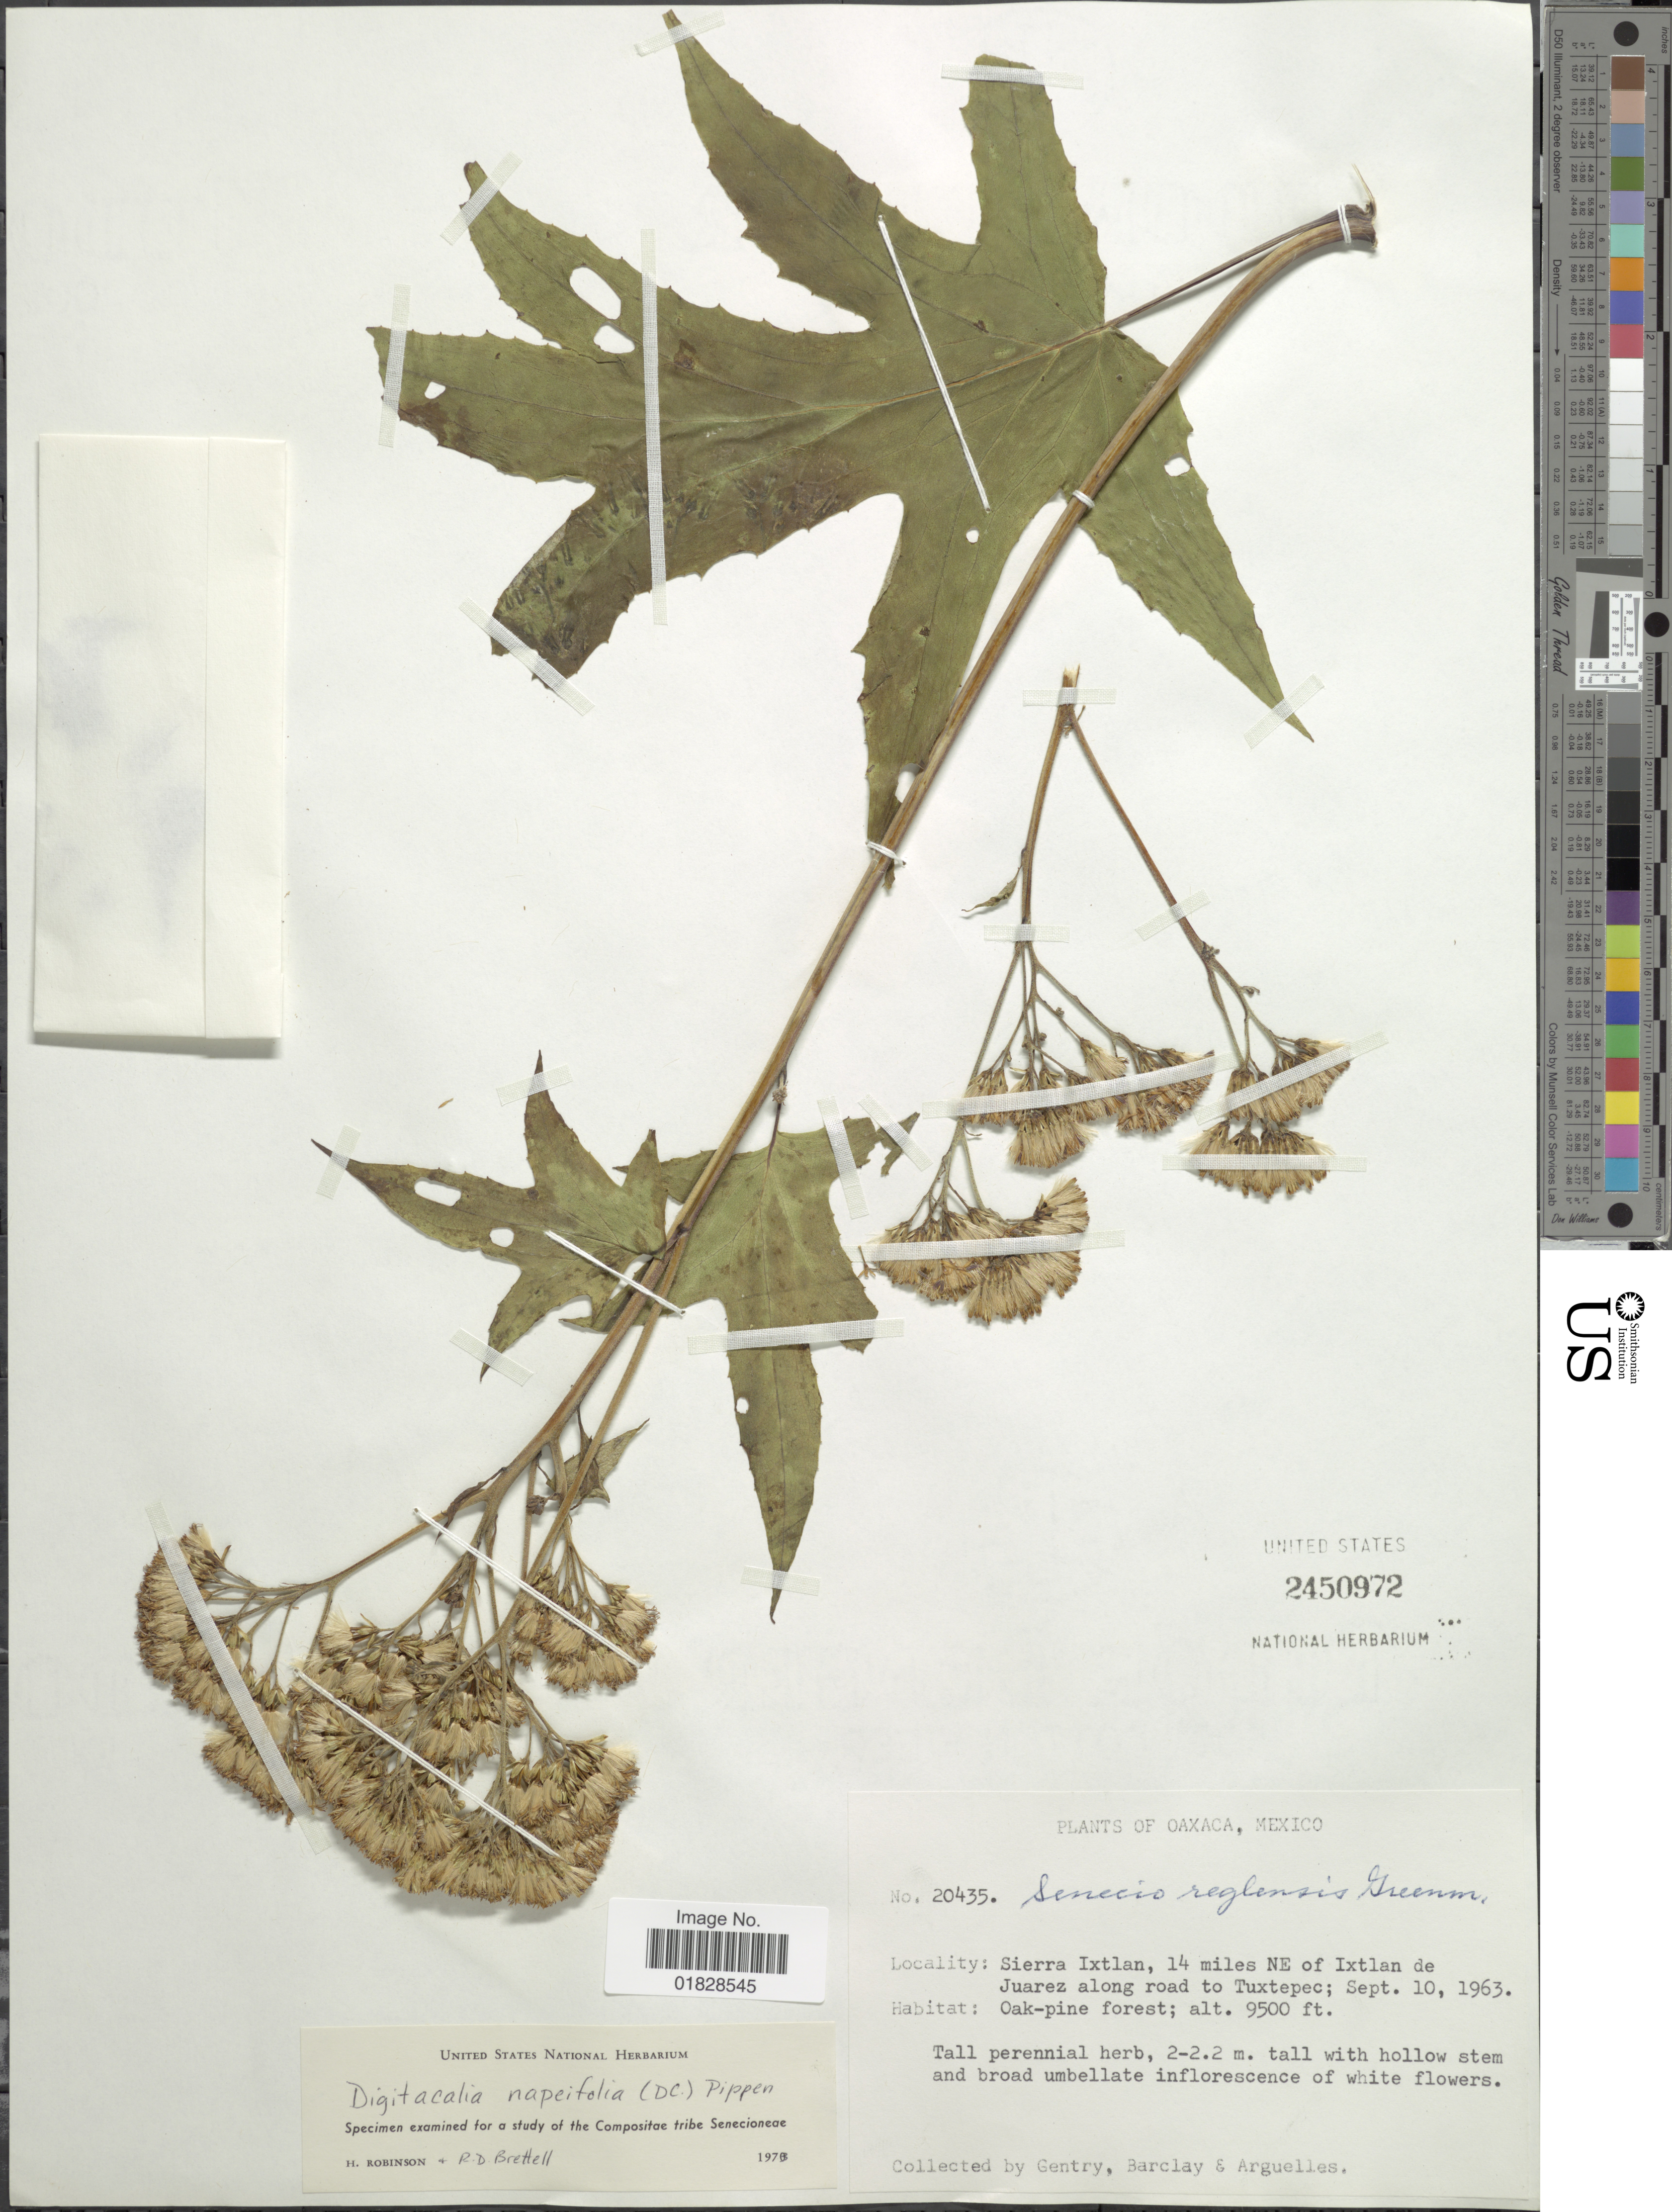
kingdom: Plantae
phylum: Tracheophyta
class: Magnoliopsida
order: Asterales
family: Asteraceae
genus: Digitacalia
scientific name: Digitacalia napeifolia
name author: (DC.) Pippen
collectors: Gentry, --, -- Barclay & Arguelles, --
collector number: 20435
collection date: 1963-09-10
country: Mexico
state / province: Oaxaca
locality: Sierra Ixtlan, 14 miles NE of Ixtlan de Juarez along road to Tuxtepec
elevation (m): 2896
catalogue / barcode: US 2450972